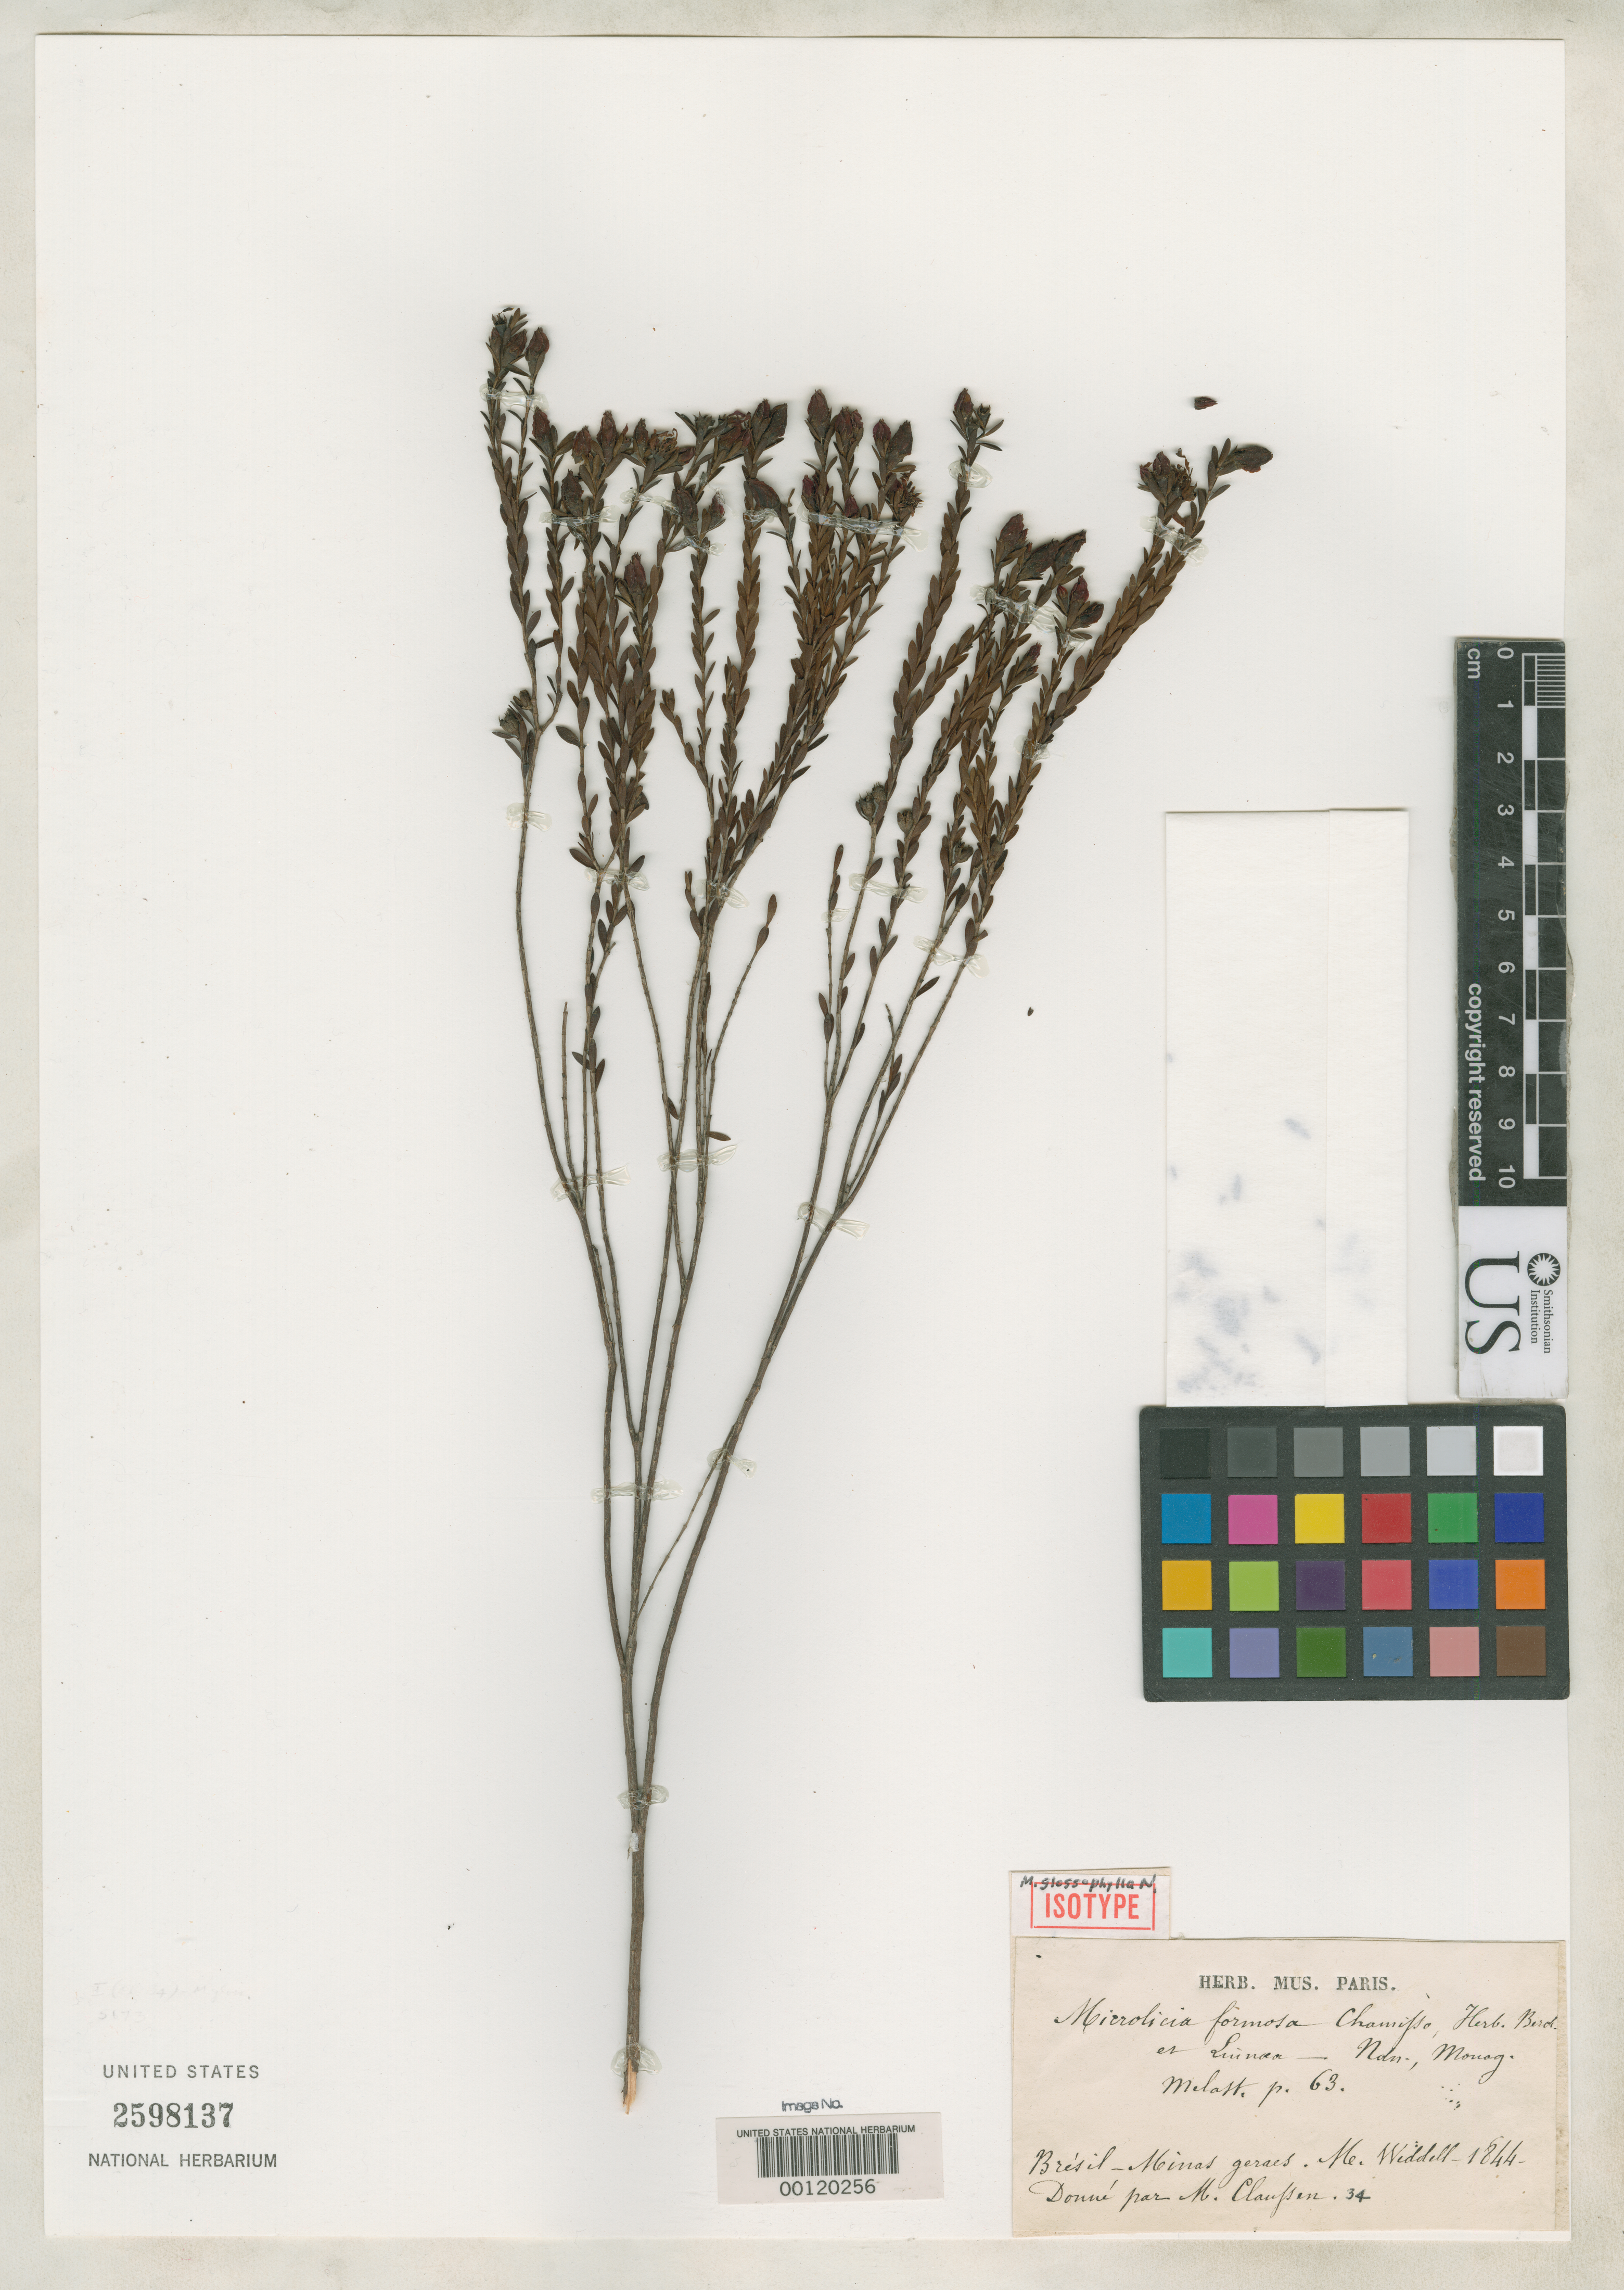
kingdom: Plantae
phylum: Tracheophyta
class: Magnoliopsida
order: Myrtales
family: Melastomataceae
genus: Microlicia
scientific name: Microlicia glossophylla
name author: Naudin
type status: Isotype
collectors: P. Claussen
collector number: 34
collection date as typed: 1844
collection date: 1844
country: Brazil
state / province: Minas Gerais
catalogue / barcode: US 2598137